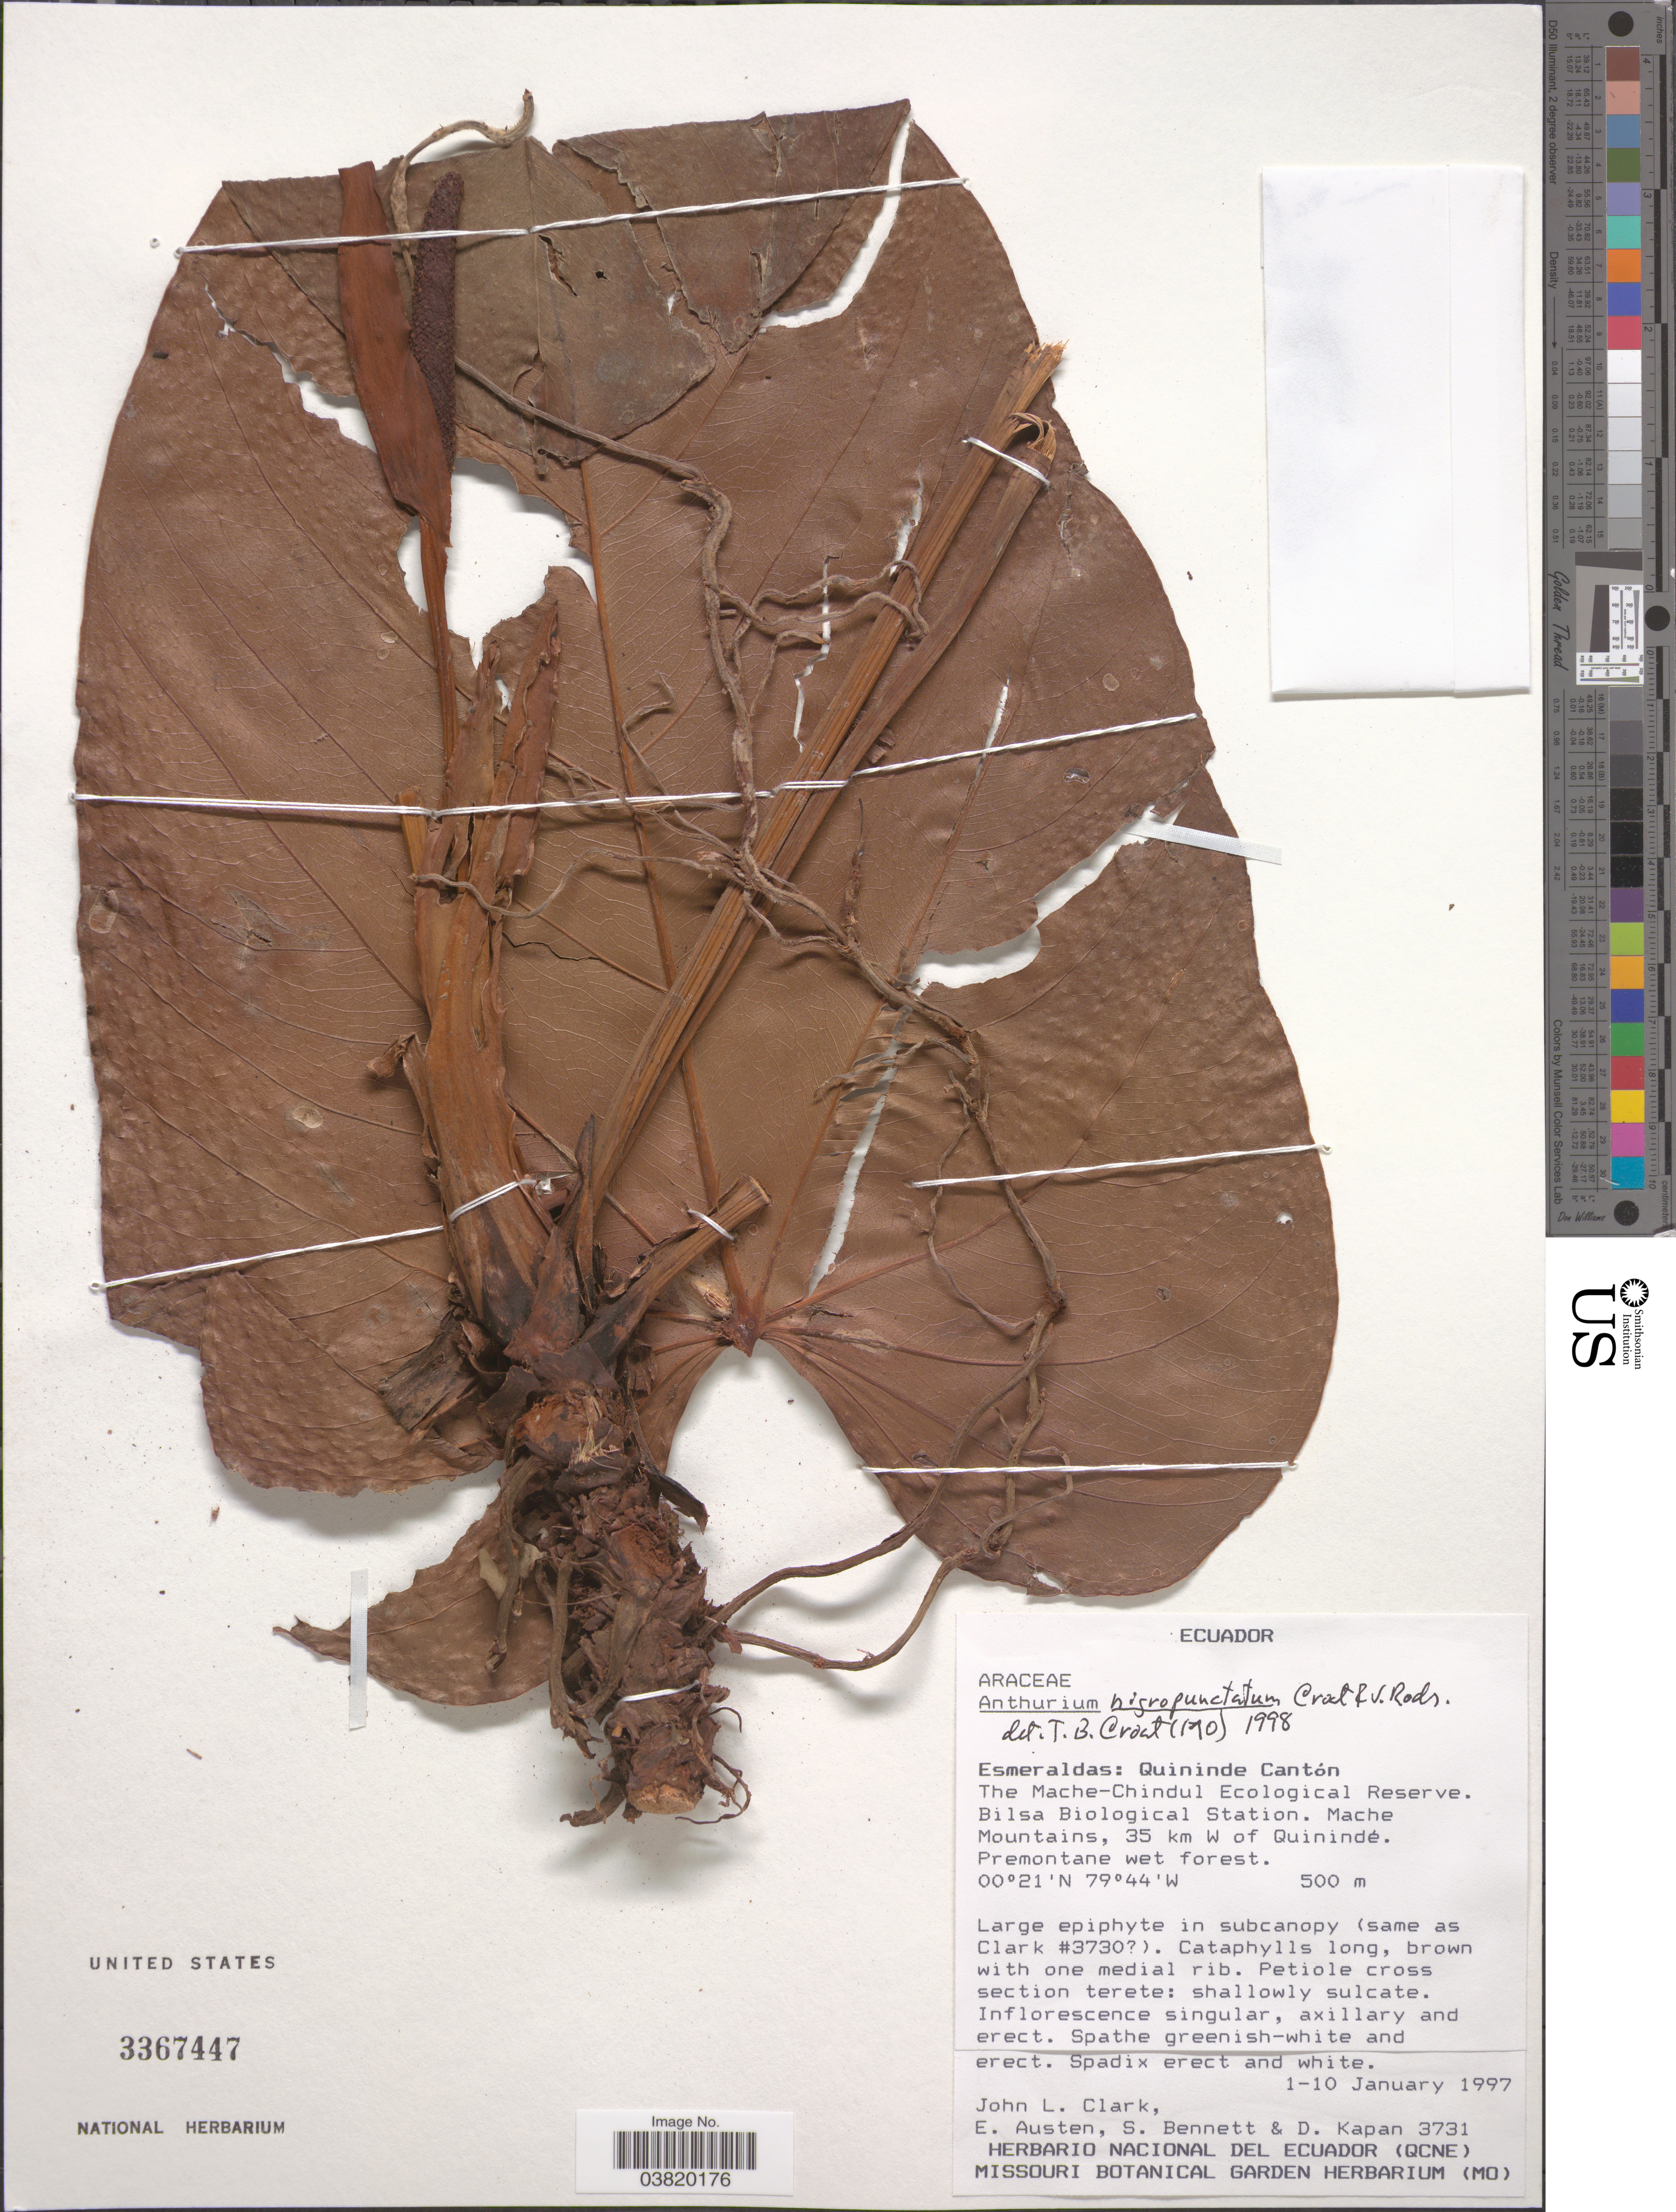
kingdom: Plantae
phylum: Tracheophyta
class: Liliopsida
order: Alismatales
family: Araceae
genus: Anthurium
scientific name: Anthurium nigropunctatum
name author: Croat & J. Rodr.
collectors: J. L. Clark, E. Austen, S. Bennett & D. Kapan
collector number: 3731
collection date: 1997-01-01/1997-01-10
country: Ecuador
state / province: Esmeraldas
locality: Quininde Cantón. The Mache-Chindul Ecological Reserve. Bilsa Biological Station. Mache Mountains, 35 km W of Quinindé.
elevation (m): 500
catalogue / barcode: US 3367447